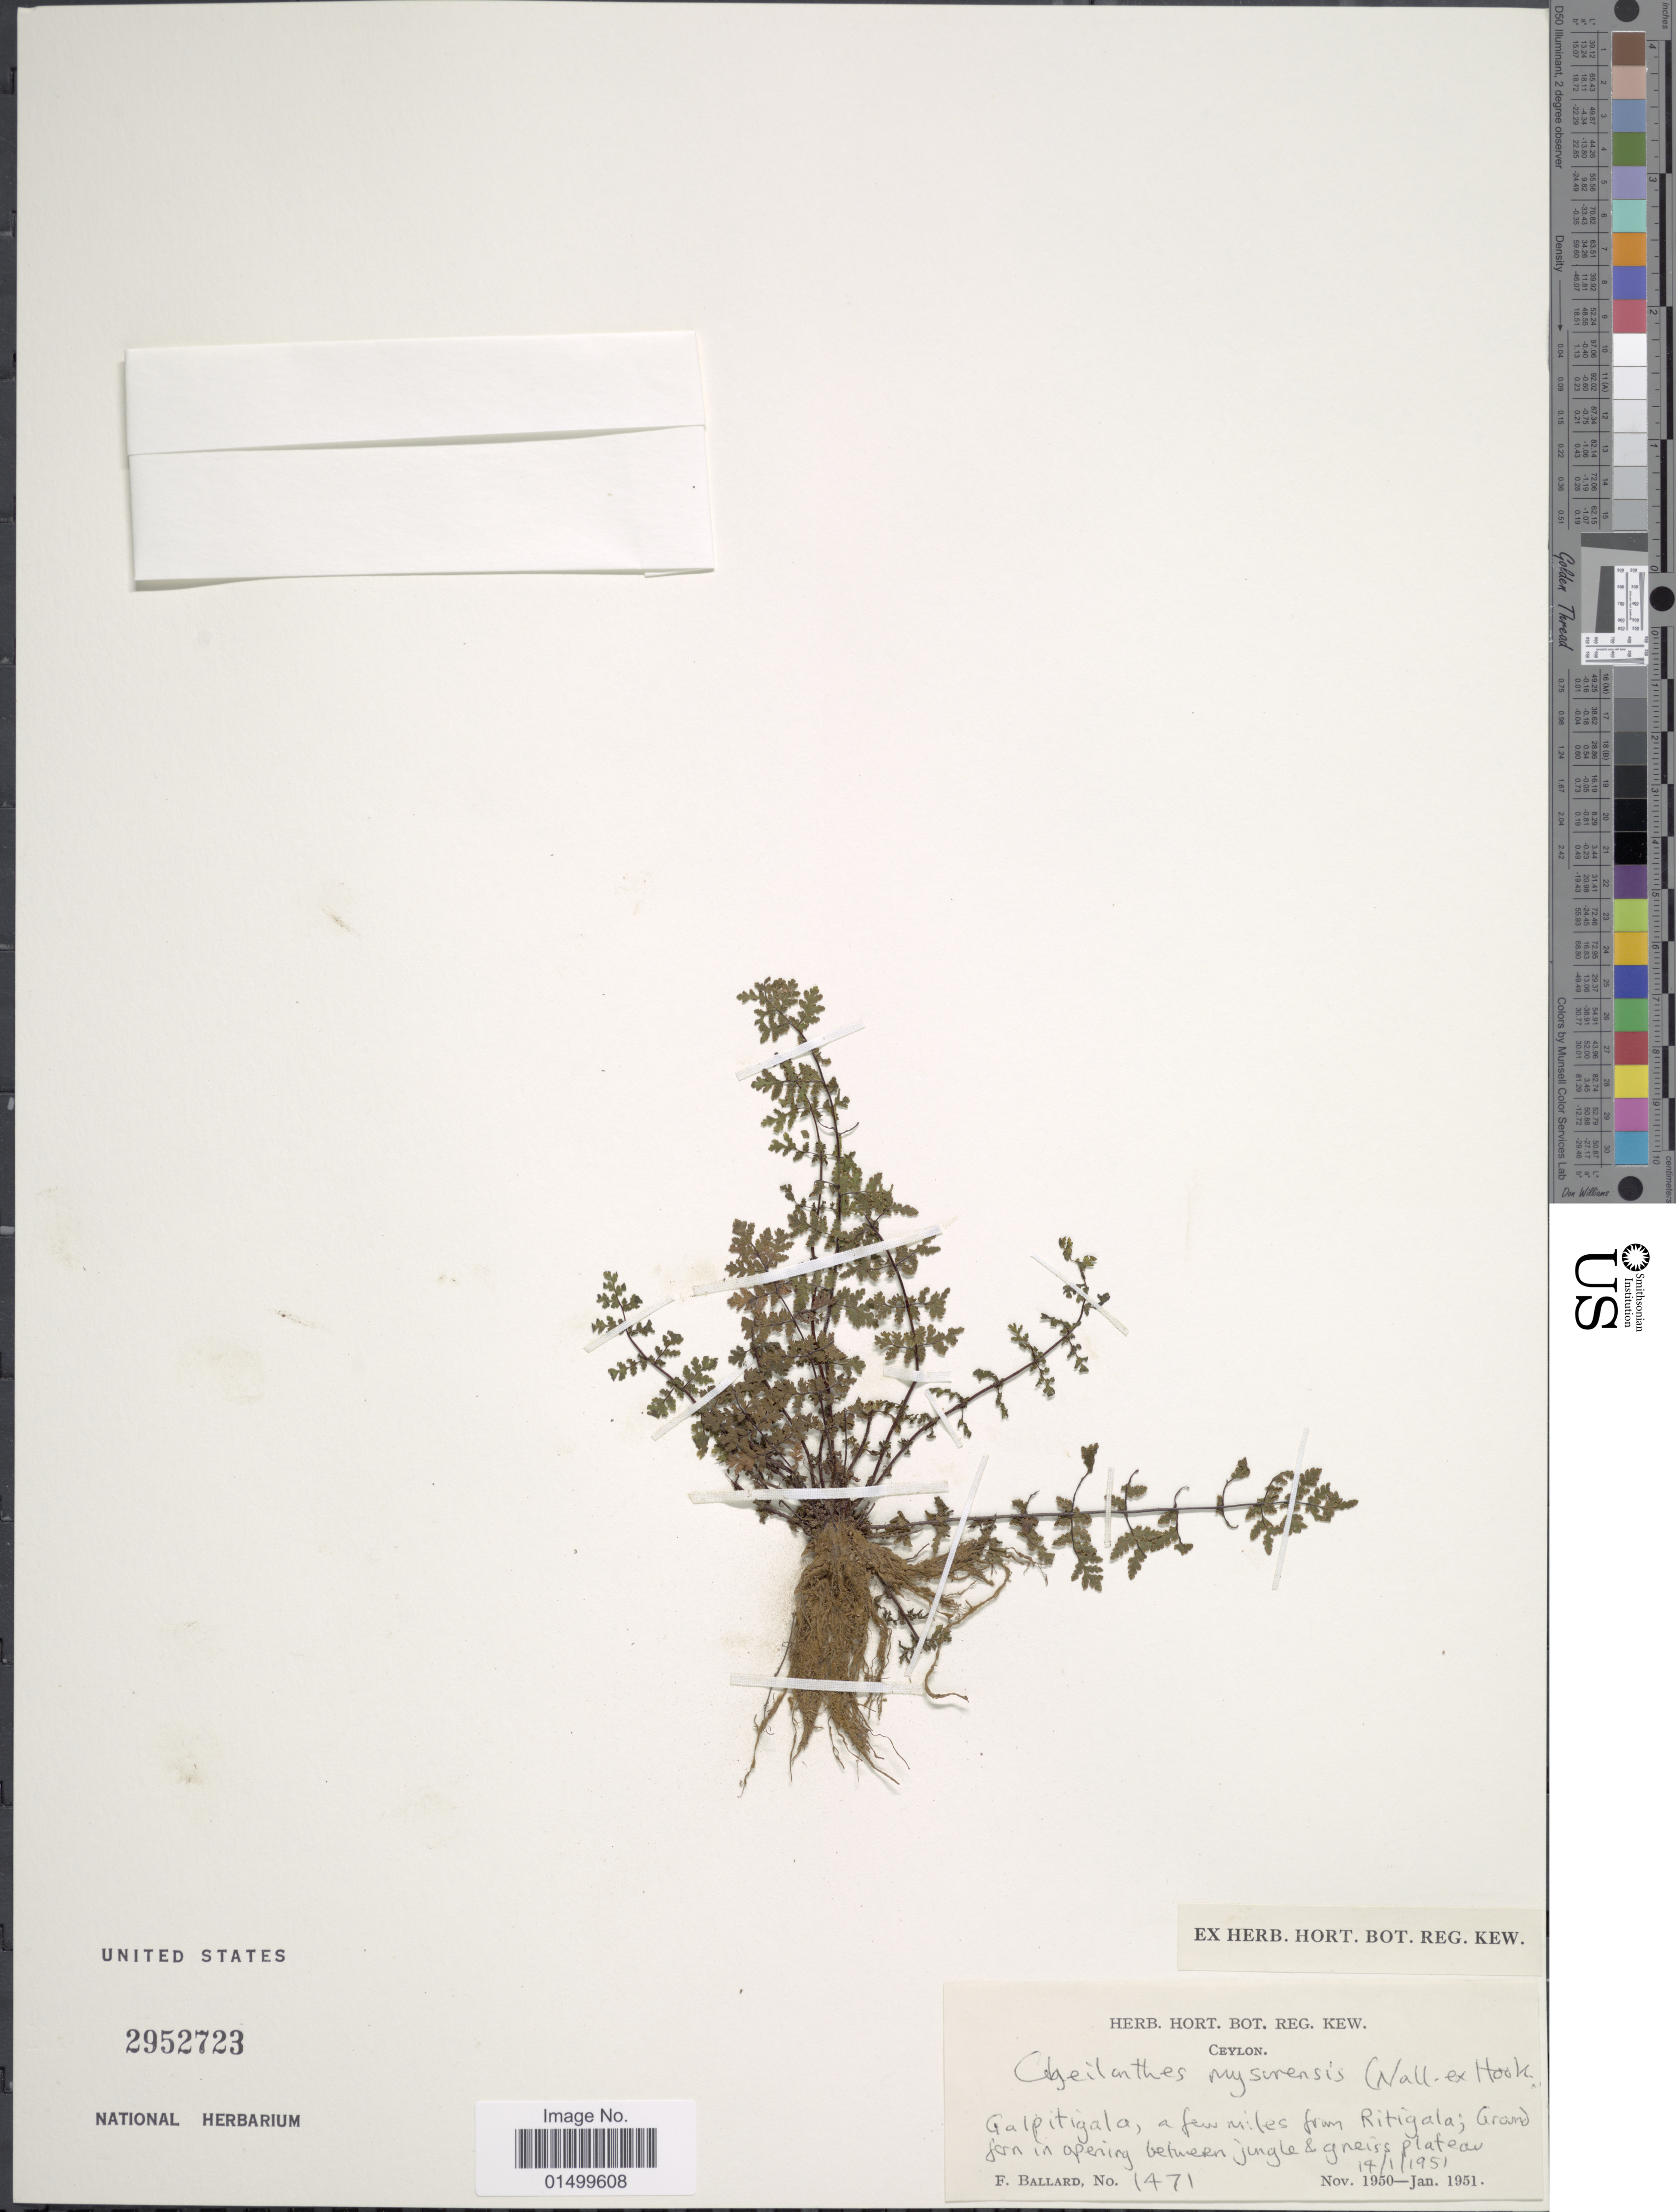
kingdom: Plantae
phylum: Tracheophyta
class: Polypodiopsida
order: Polypodiales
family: Pteridaceae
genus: Cheilanthes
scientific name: Cheilanthes mysurensis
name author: Wall. ex Hook.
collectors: F. Ballard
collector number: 1471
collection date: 1951-01-19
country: Sri Lanka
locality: Ceylon. Galpitigala, a few miles from Ritigala; Grand fern in opening between jungle & gneiss plateau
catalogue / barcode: US 2952723